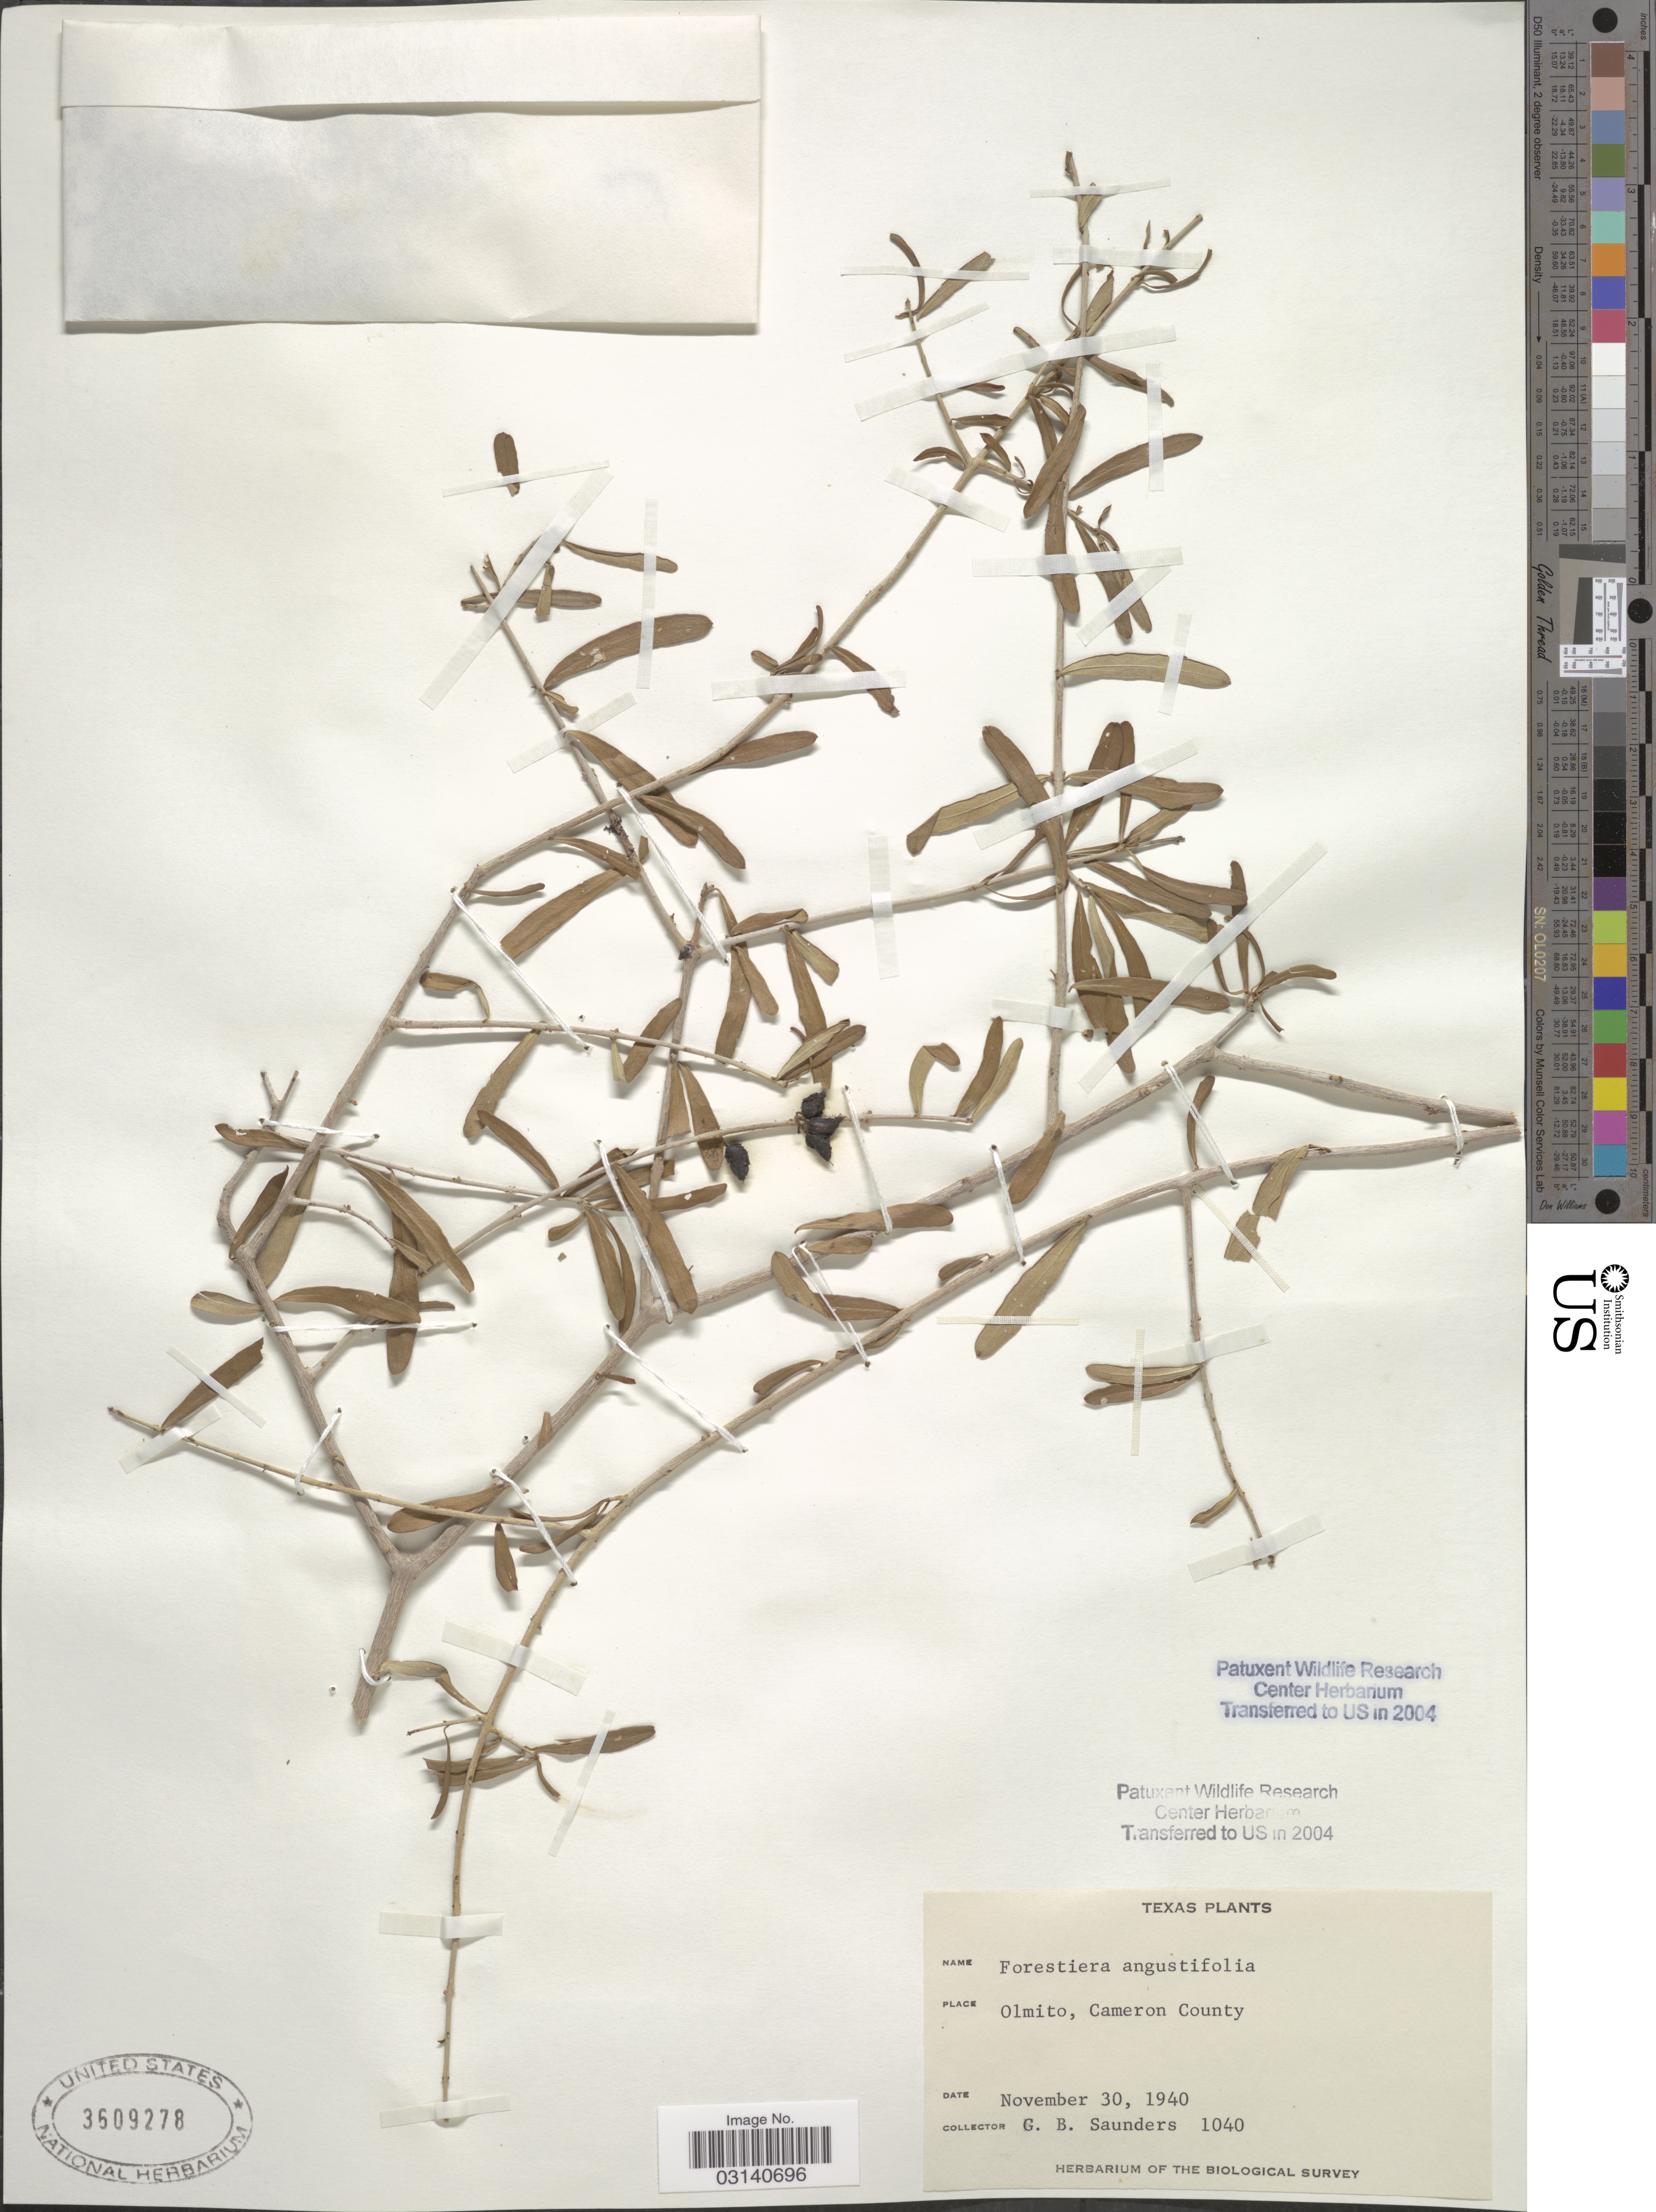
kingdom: Plantae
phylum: Tracheophyta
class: Magnoliopsida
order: Lamiales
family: Oleaceae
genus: Forestiera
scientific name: Forestiera angustifolia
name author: Torr.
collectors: G. B. Saunders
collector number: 1040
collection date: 1940-11-30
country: United States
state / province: Texas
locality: Olmito, Cameron County.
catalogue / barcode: US 3609278